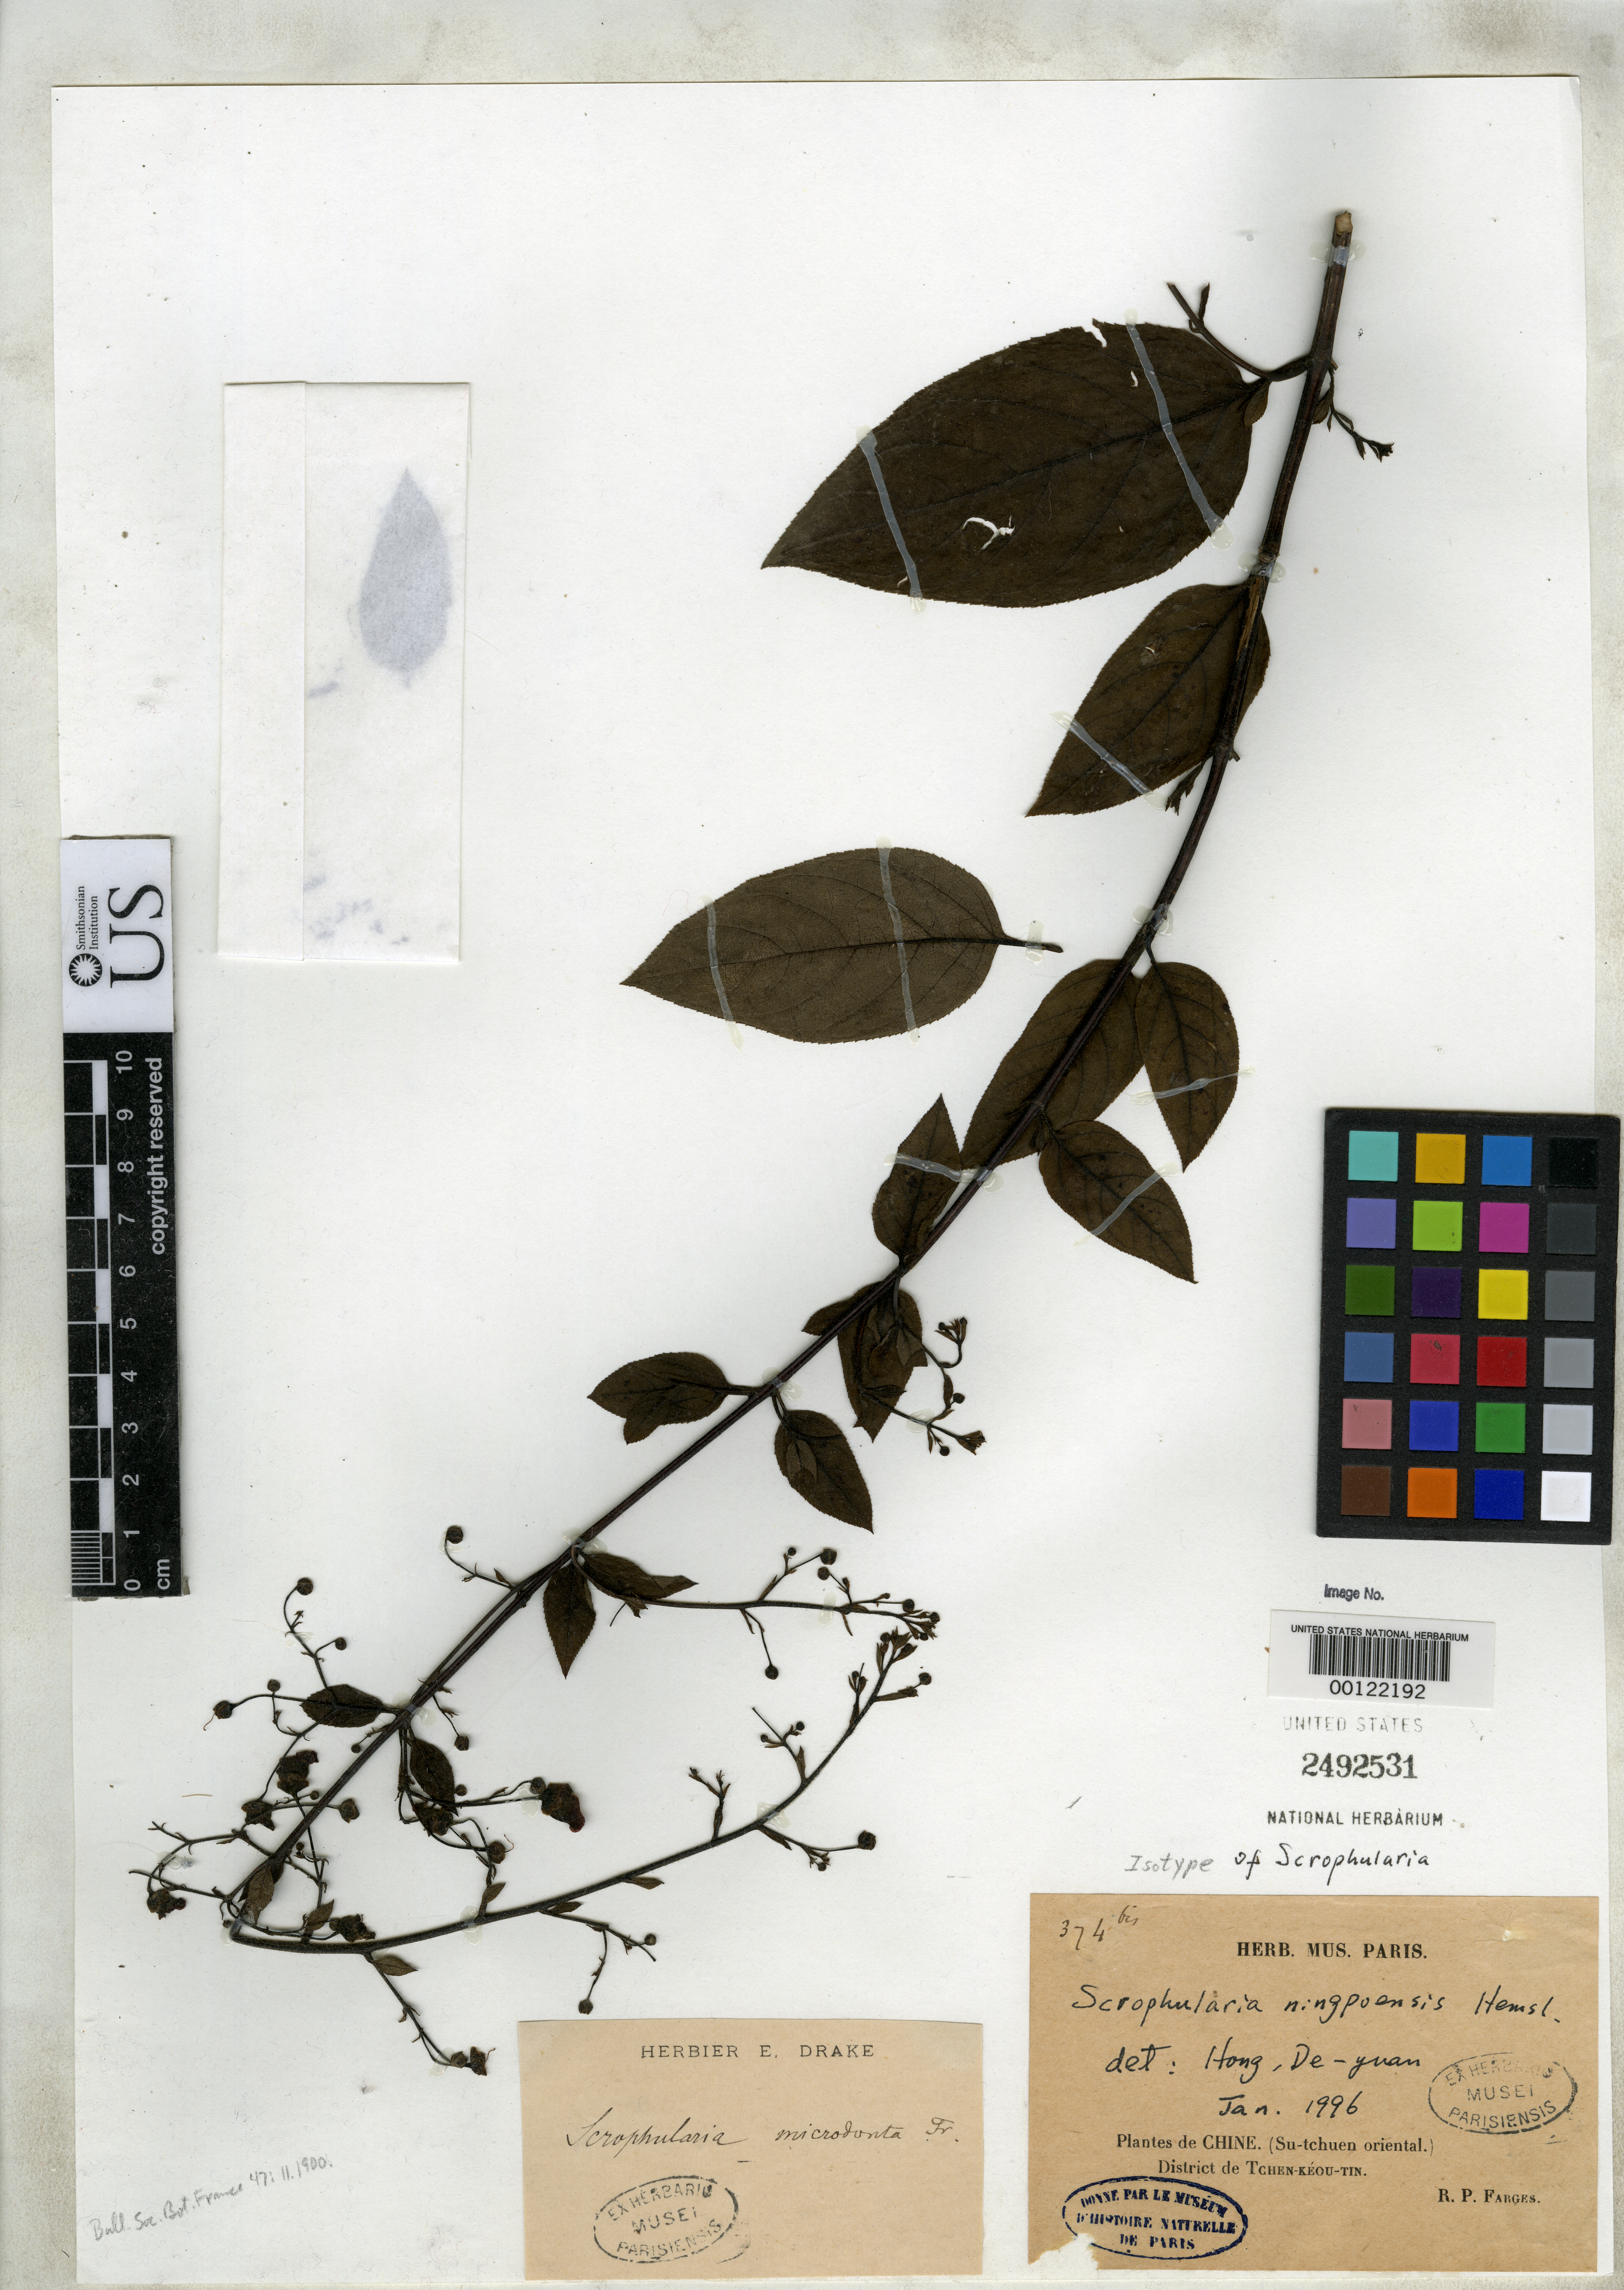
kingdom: Plantae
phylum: Tracheophyta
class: Magnoliopsida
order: Lamiales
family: Scrophulariaceae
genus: Scrophularia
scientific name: Scrophularia microdonta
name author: Franch.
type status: Isotype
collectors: P. G. Farges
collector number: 374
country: China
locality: Su-tchuen Oriental, Tchen-keon-tin District.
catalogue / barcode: US 2492531